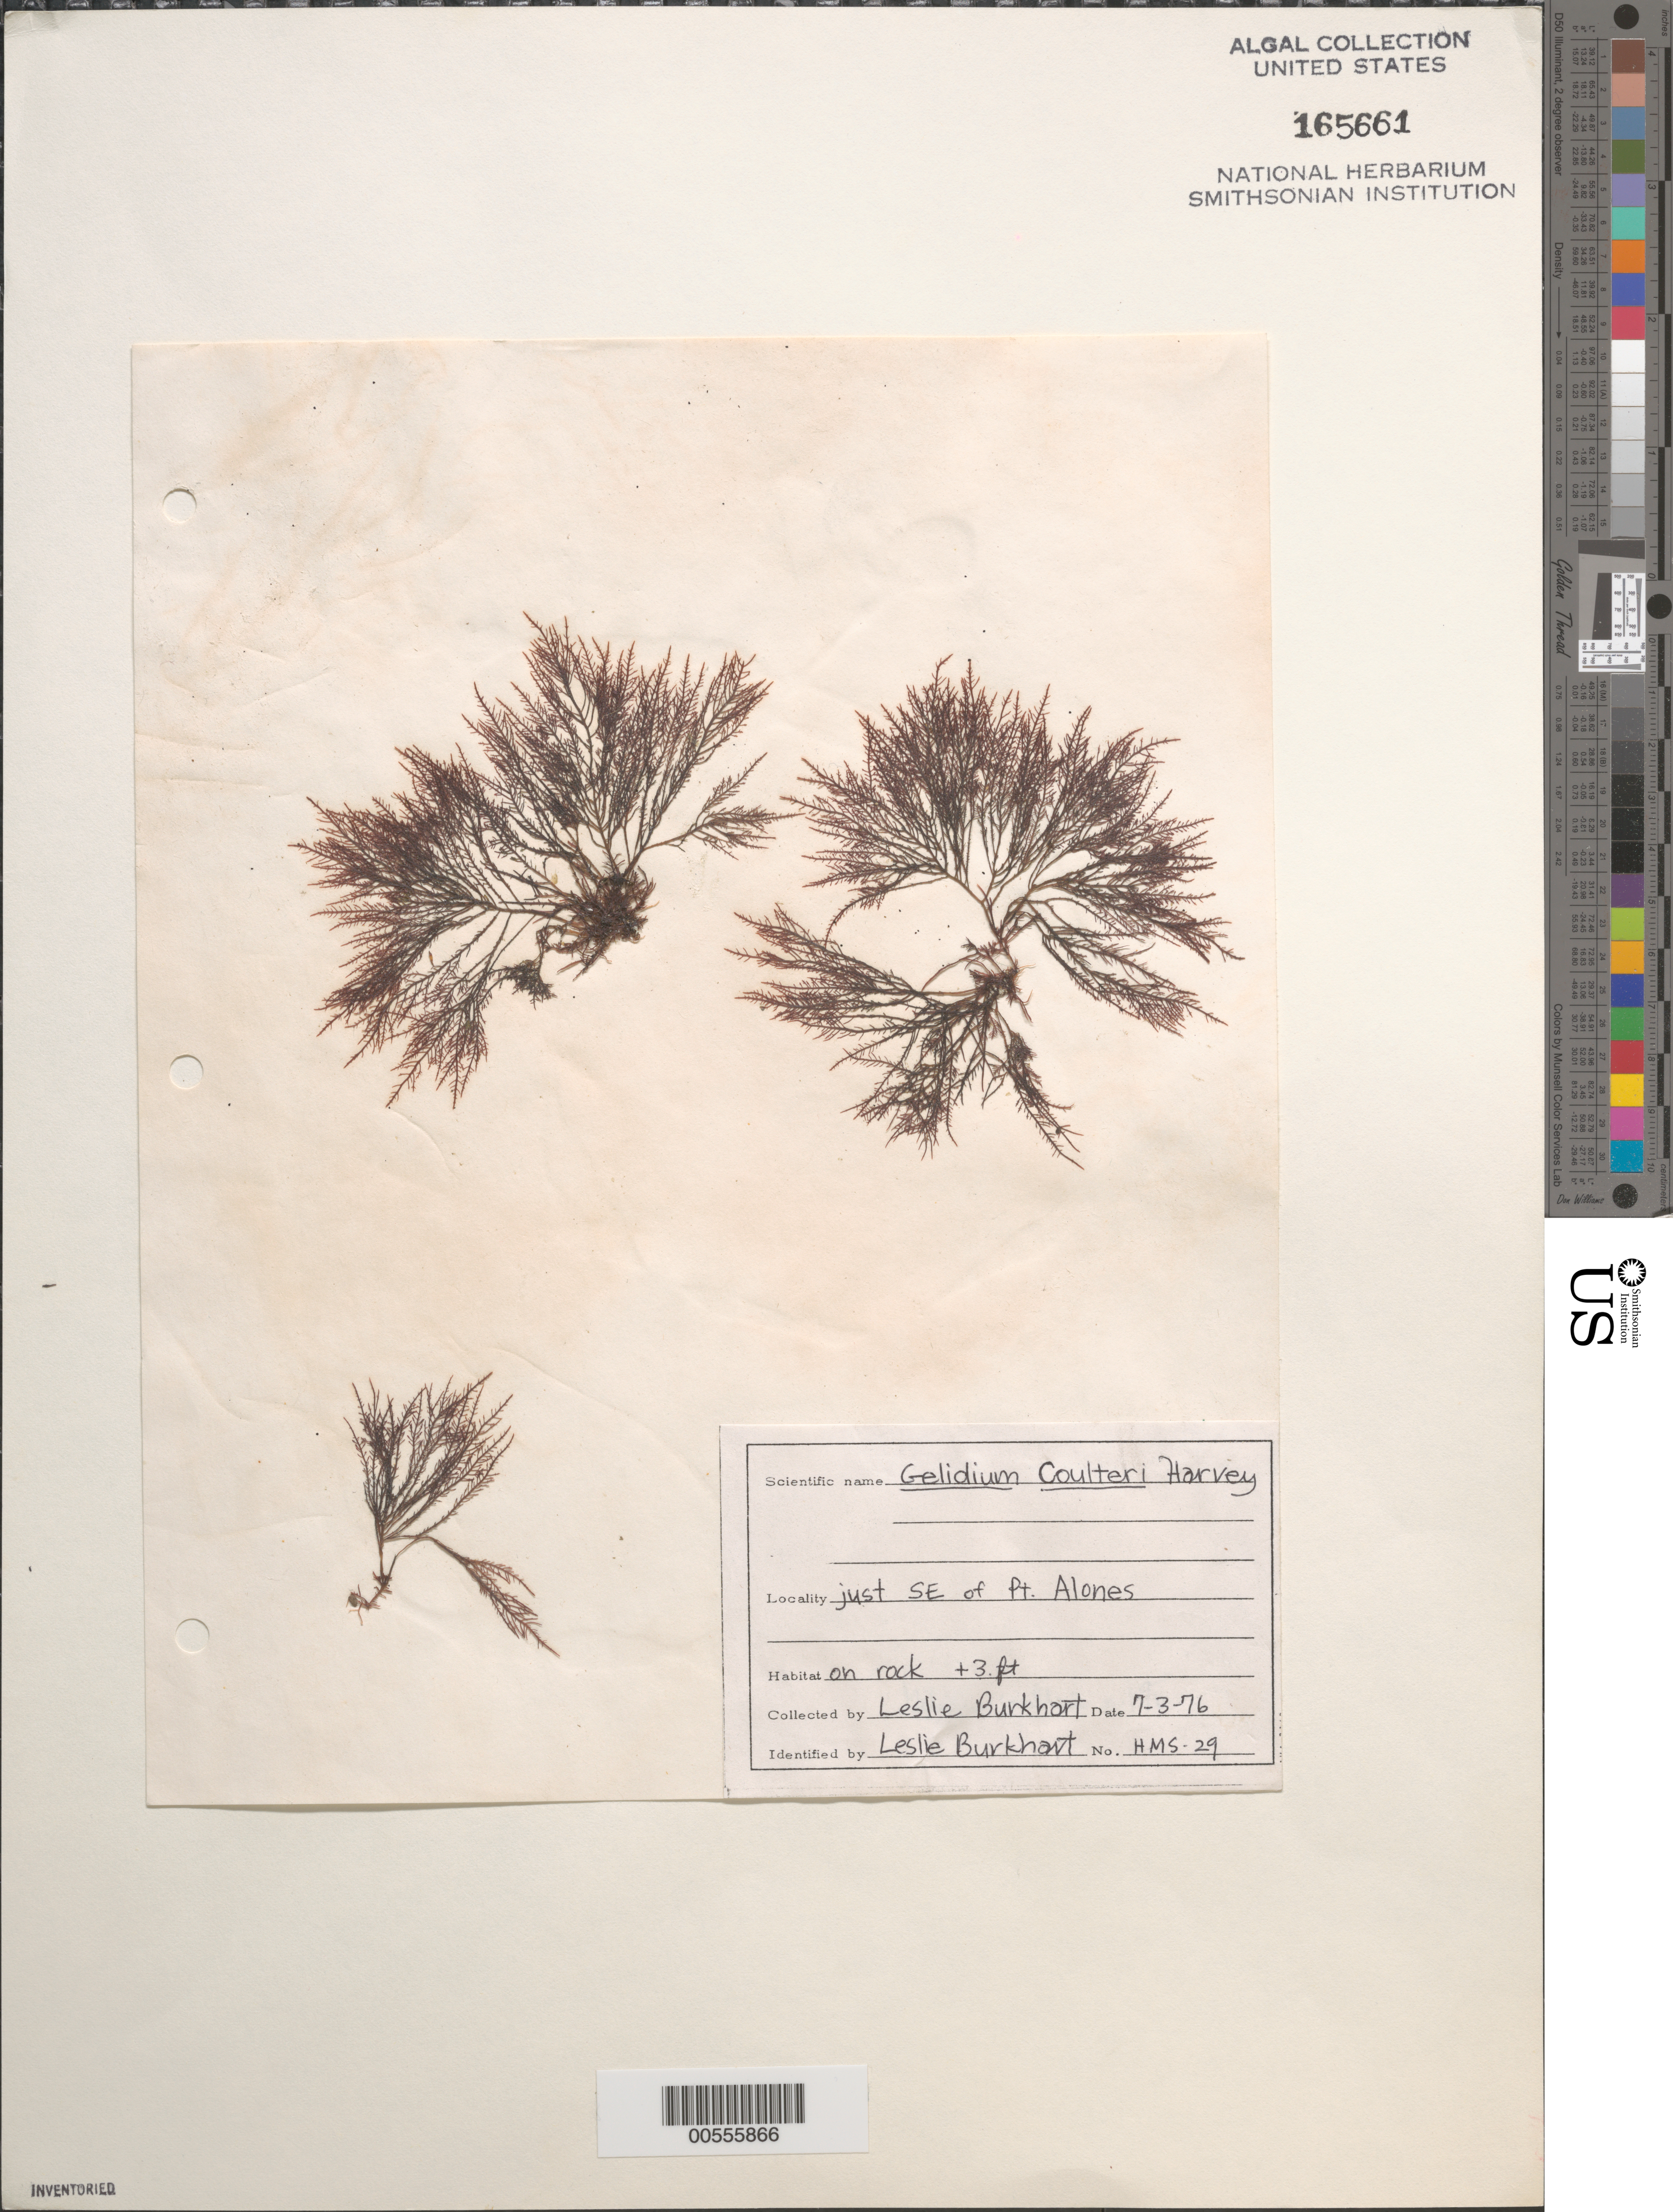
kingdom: Plantae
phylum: Rhodophyta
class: Florideophyceae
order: Gelidiales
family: Gelidiaceae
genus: Gelidium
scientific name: Gelidium coulteri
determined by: Burkhart, L.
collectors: L. Burkhart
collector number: Hms-29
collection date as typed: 03 Jul 1976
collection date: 1976-07-03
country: United States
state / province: California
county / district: Monterey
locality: Just southeast of Point Alones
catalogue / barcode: US 165661